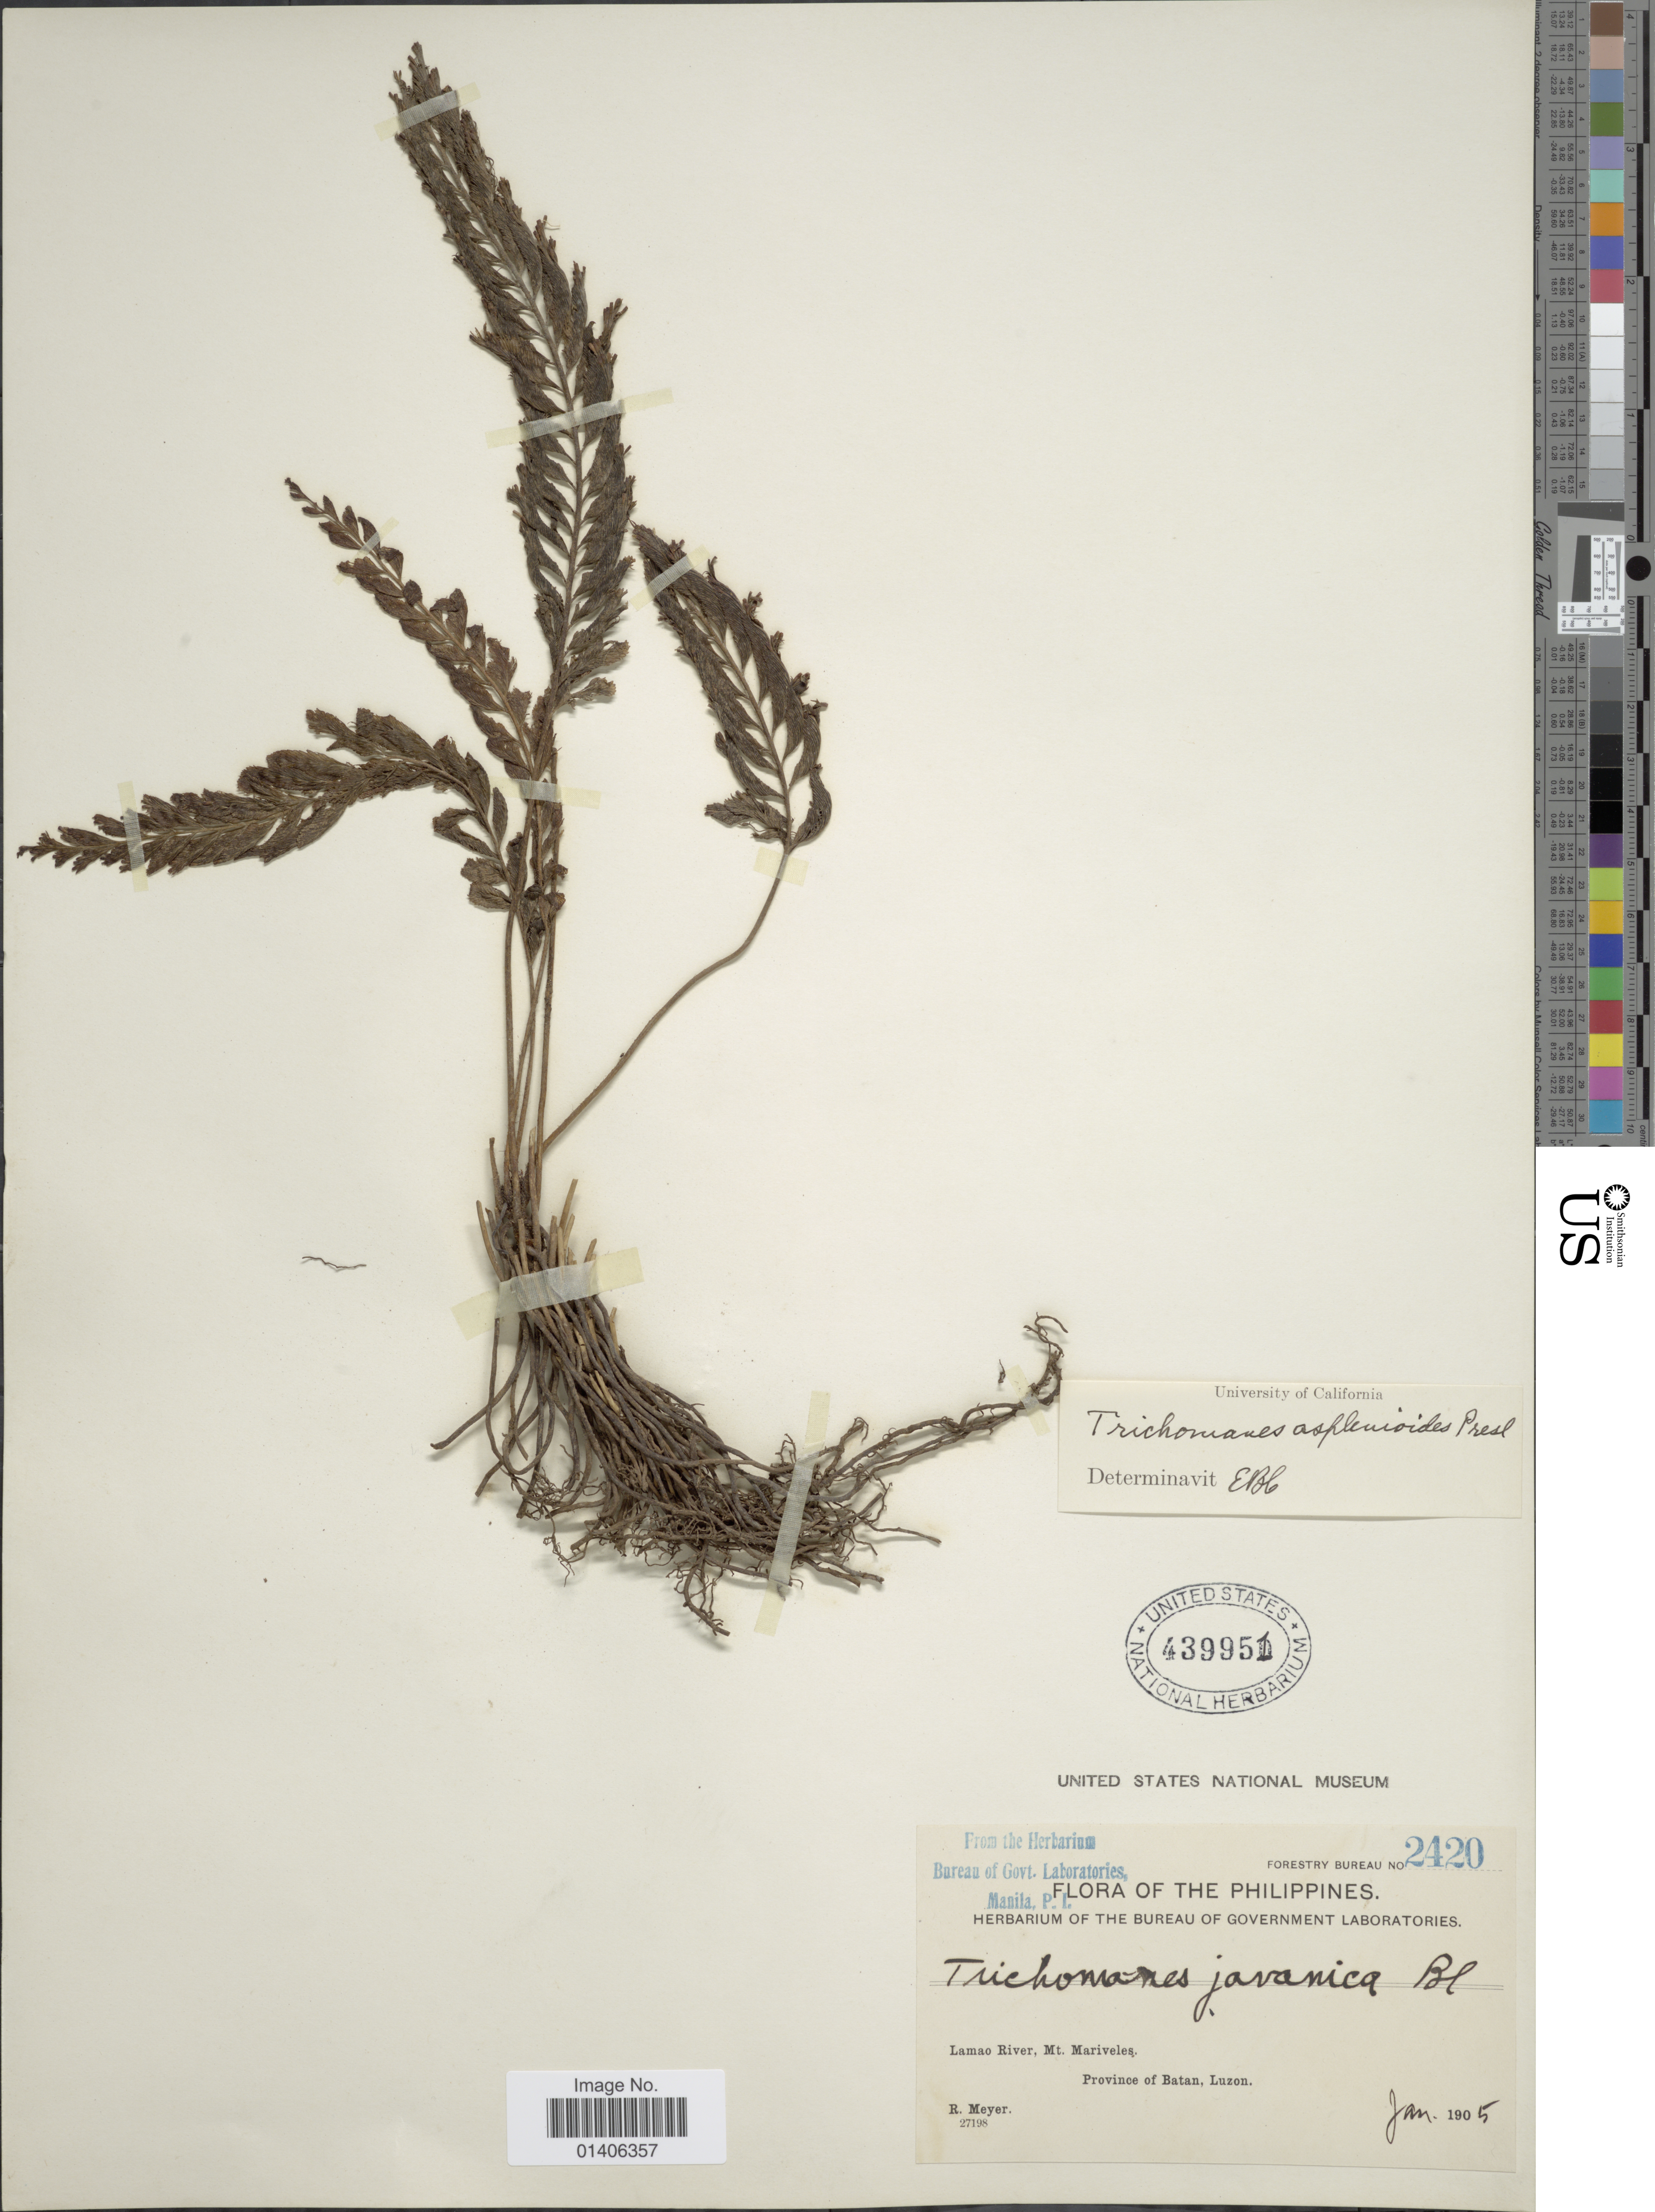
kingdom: Plantae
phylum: Tracheophyta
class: Polypodiopsida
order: Hymenophyllales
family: Hymenophyllaceae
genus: Cephalomanes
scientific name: Cephalomanes javanicum var. asplenoides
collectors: R. Meyer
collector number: Forestry Bureau 2420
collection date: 1905-01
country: Philippines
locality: Lamao River, Mt Mariveles, Province of Batan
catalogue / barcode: US 439951